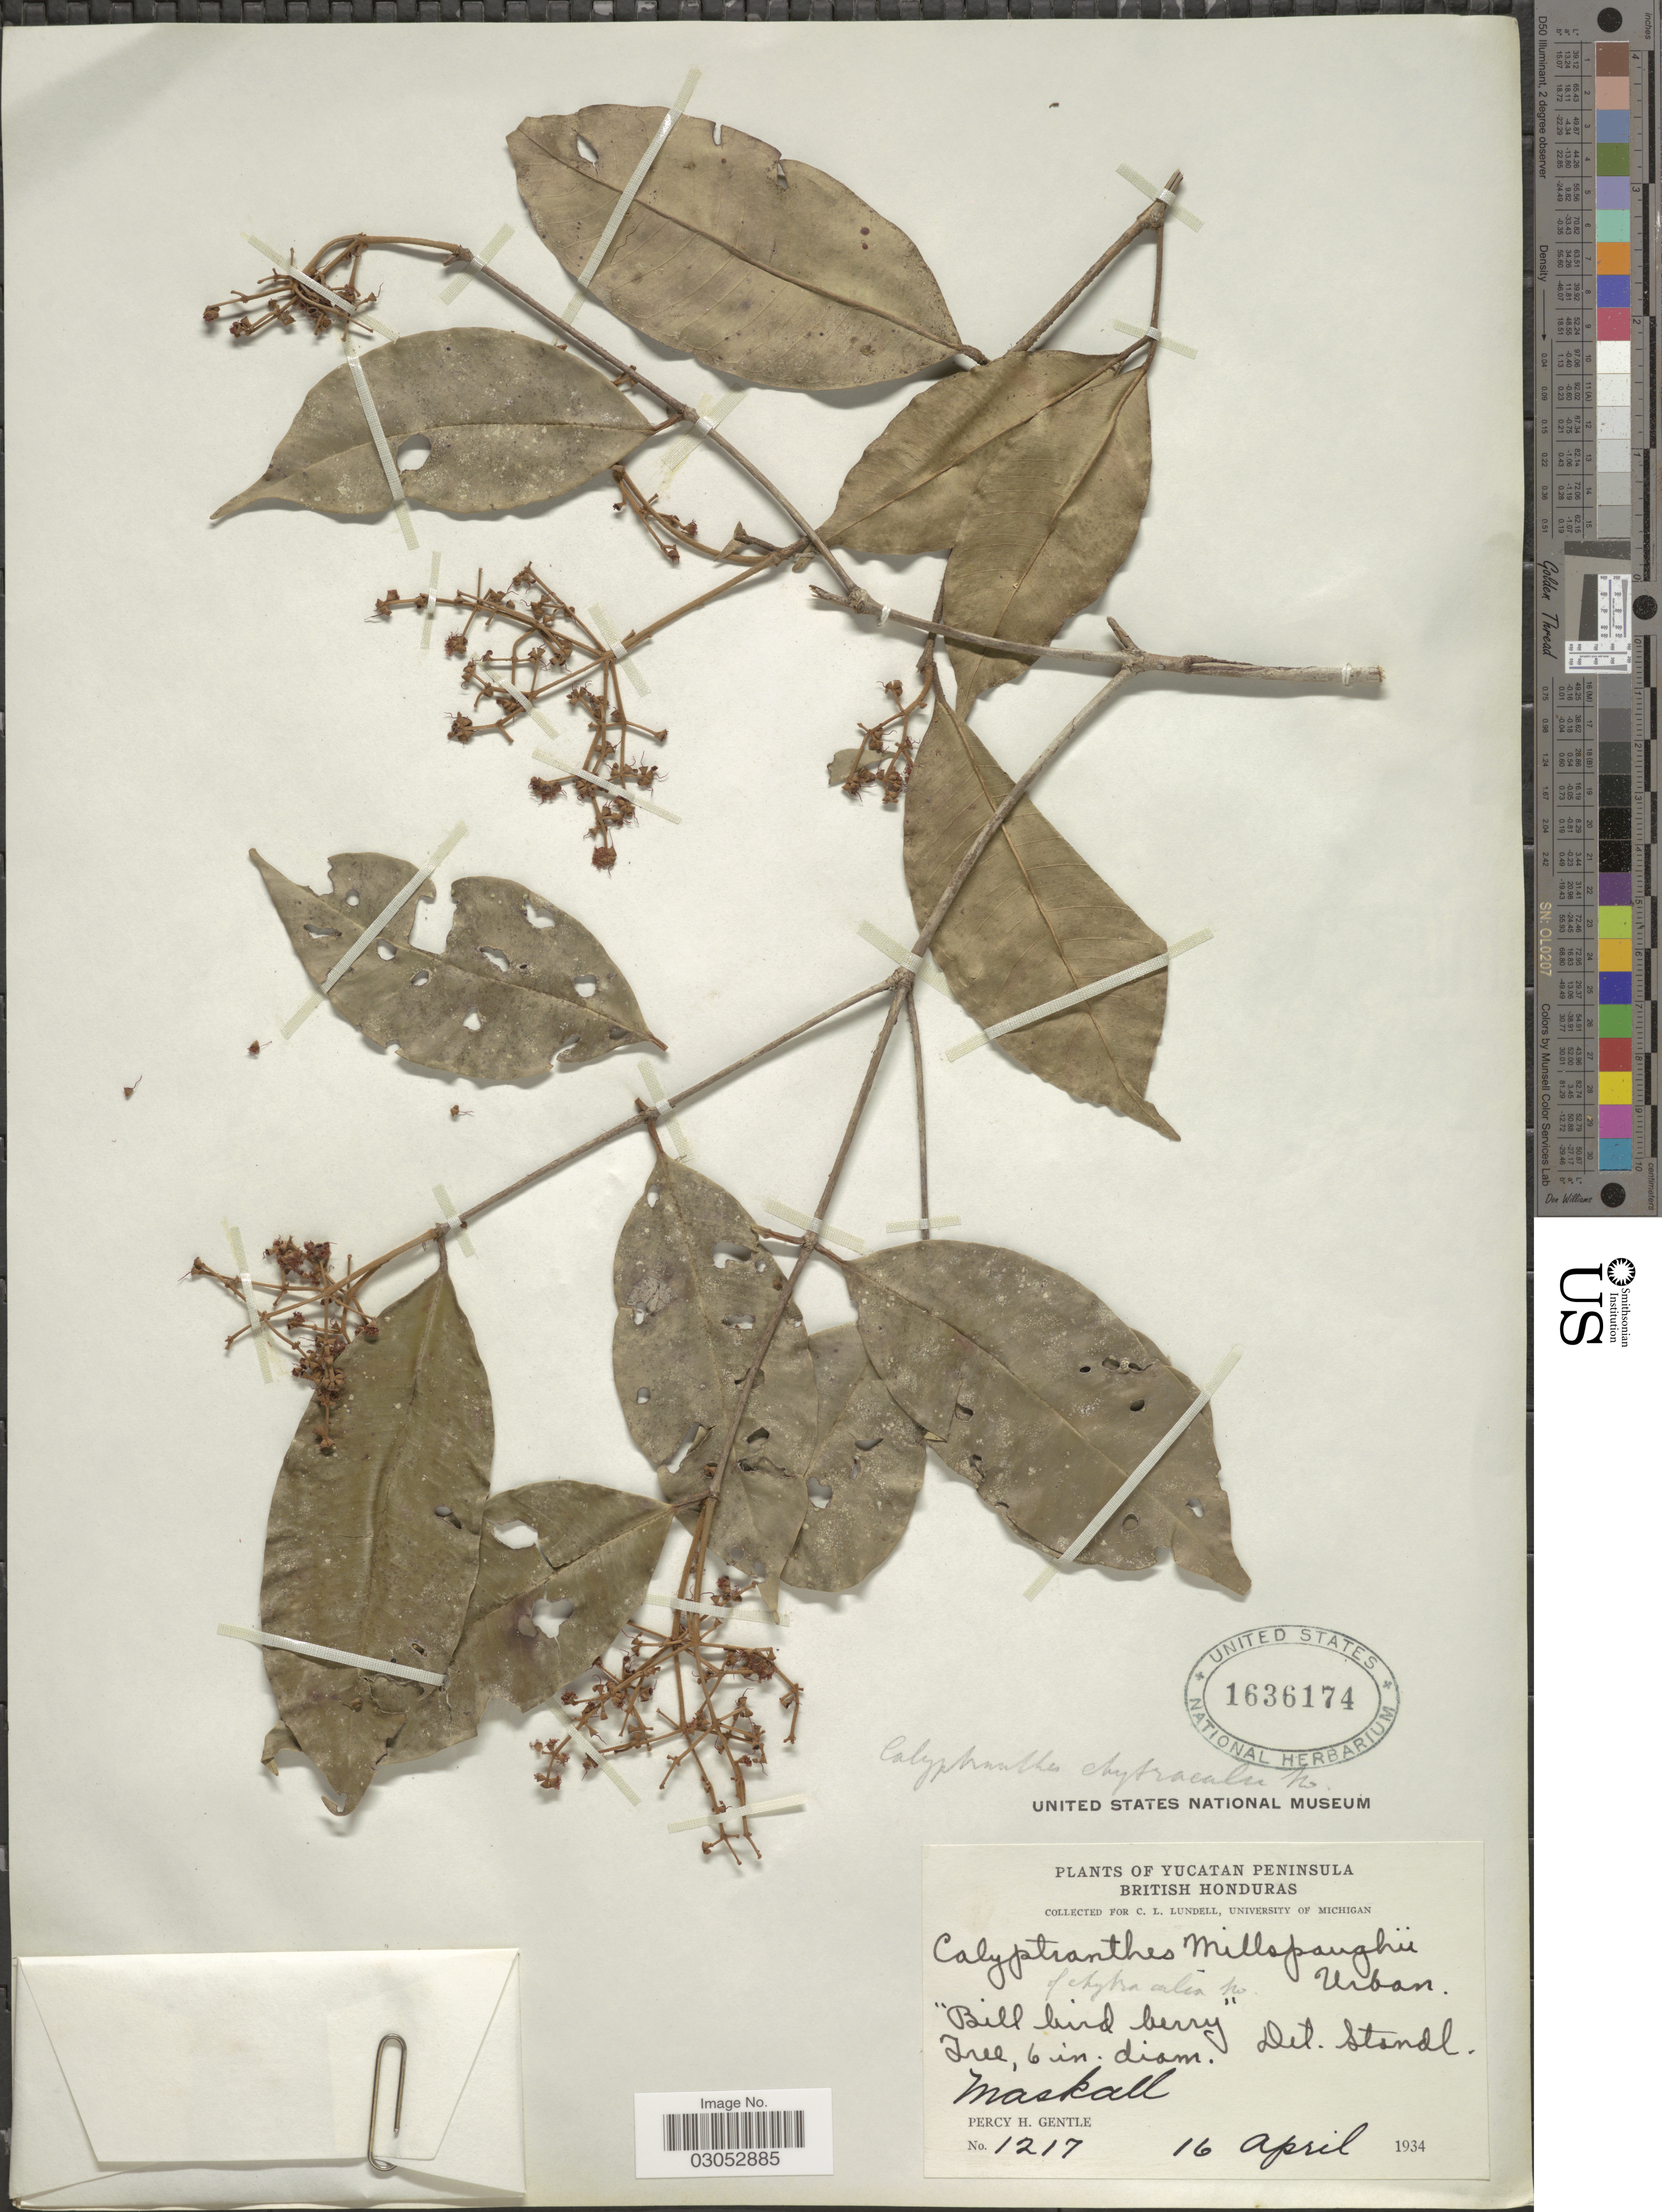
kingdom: Plantae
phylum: Tracheophyta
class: Magnoliopsida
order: Myrtales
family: Myrtaceae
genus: Myrcia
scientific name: Myrcia pendens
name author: A.R. Lourenço & Sánchez-Cháv.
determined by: Strong, Mark T., (BOT), Smithsonian Institution - National Museum of Natural History (UNITED STATES)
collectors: P. H. Gentle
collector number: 1217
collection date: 1934-04-16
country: Belize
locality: Yucatan Peninsula, British Honduras, Maskall.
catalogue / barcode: US 1636174